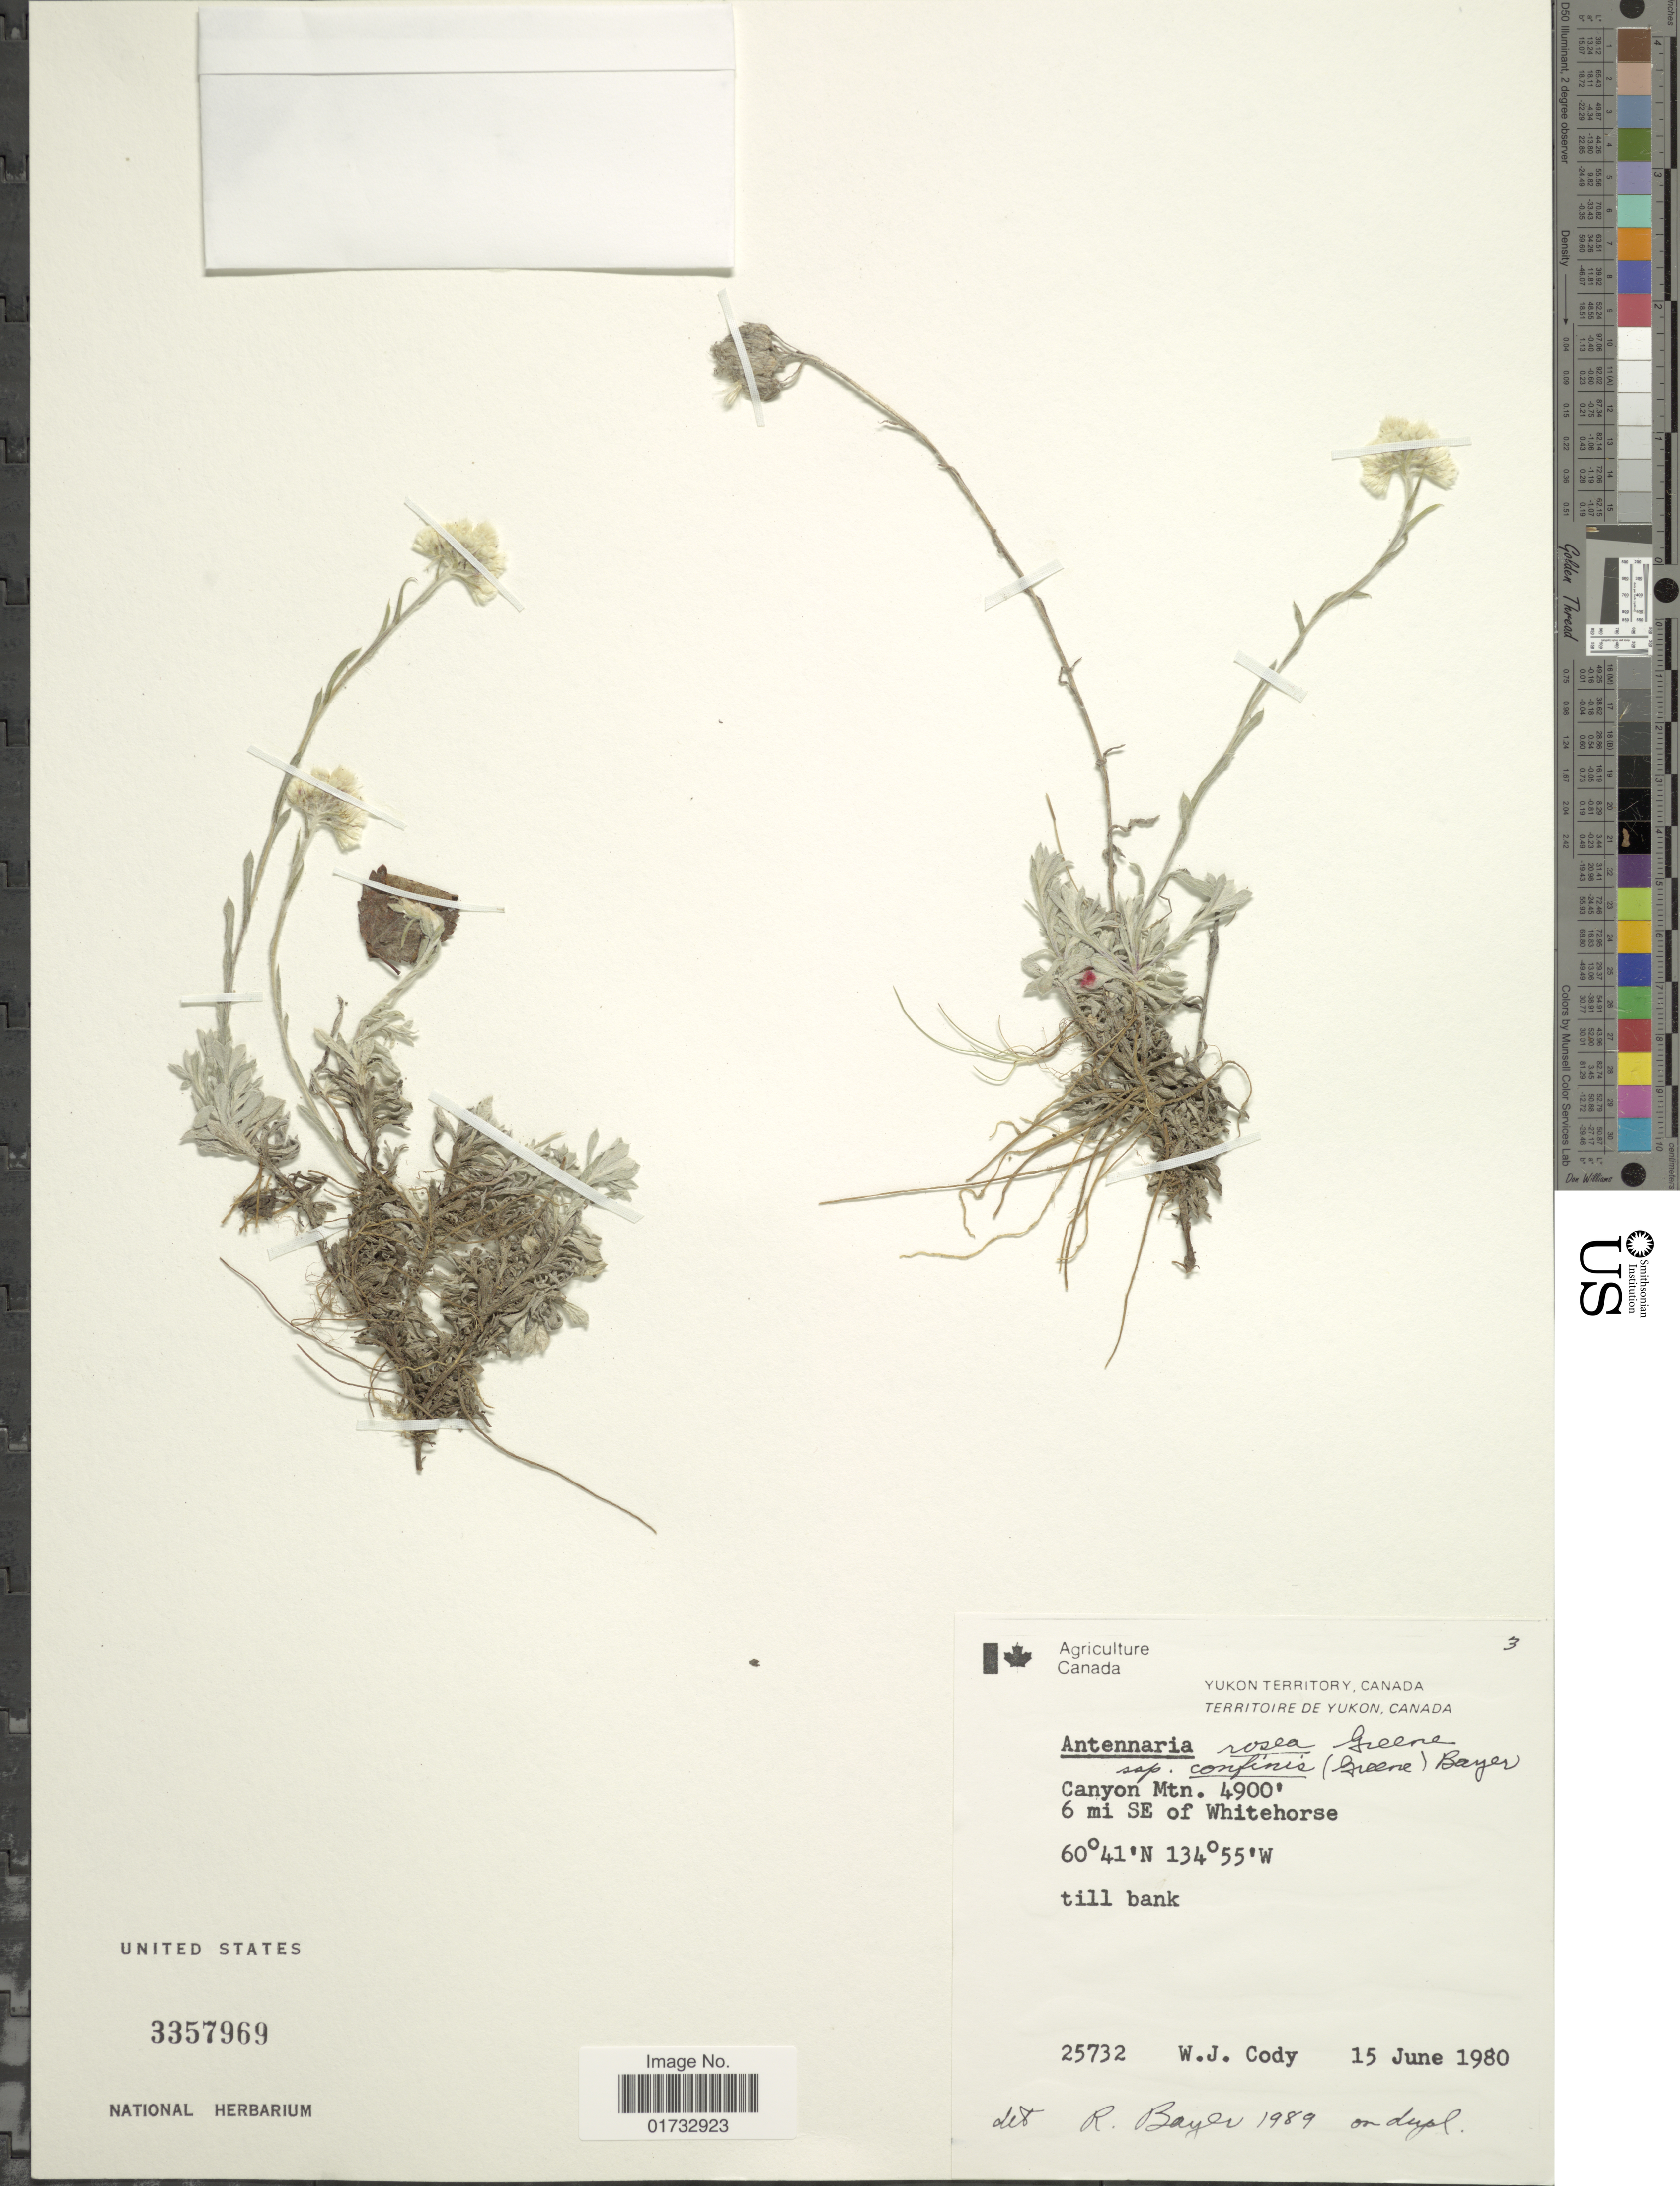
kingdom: Plantae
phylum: Tracheophyta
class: Magnoliopsida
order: Asterales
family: Asteraceae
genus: Antennaria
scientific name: Antennaria rosea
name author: Greene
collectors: W. Cody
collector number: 25732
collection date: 1980-06-15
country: Canada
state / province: Yukon Territory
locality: Canyon Mtn. 6 mi SE of Whitehorse, till bank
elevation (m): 1494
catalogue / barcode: US 3357969